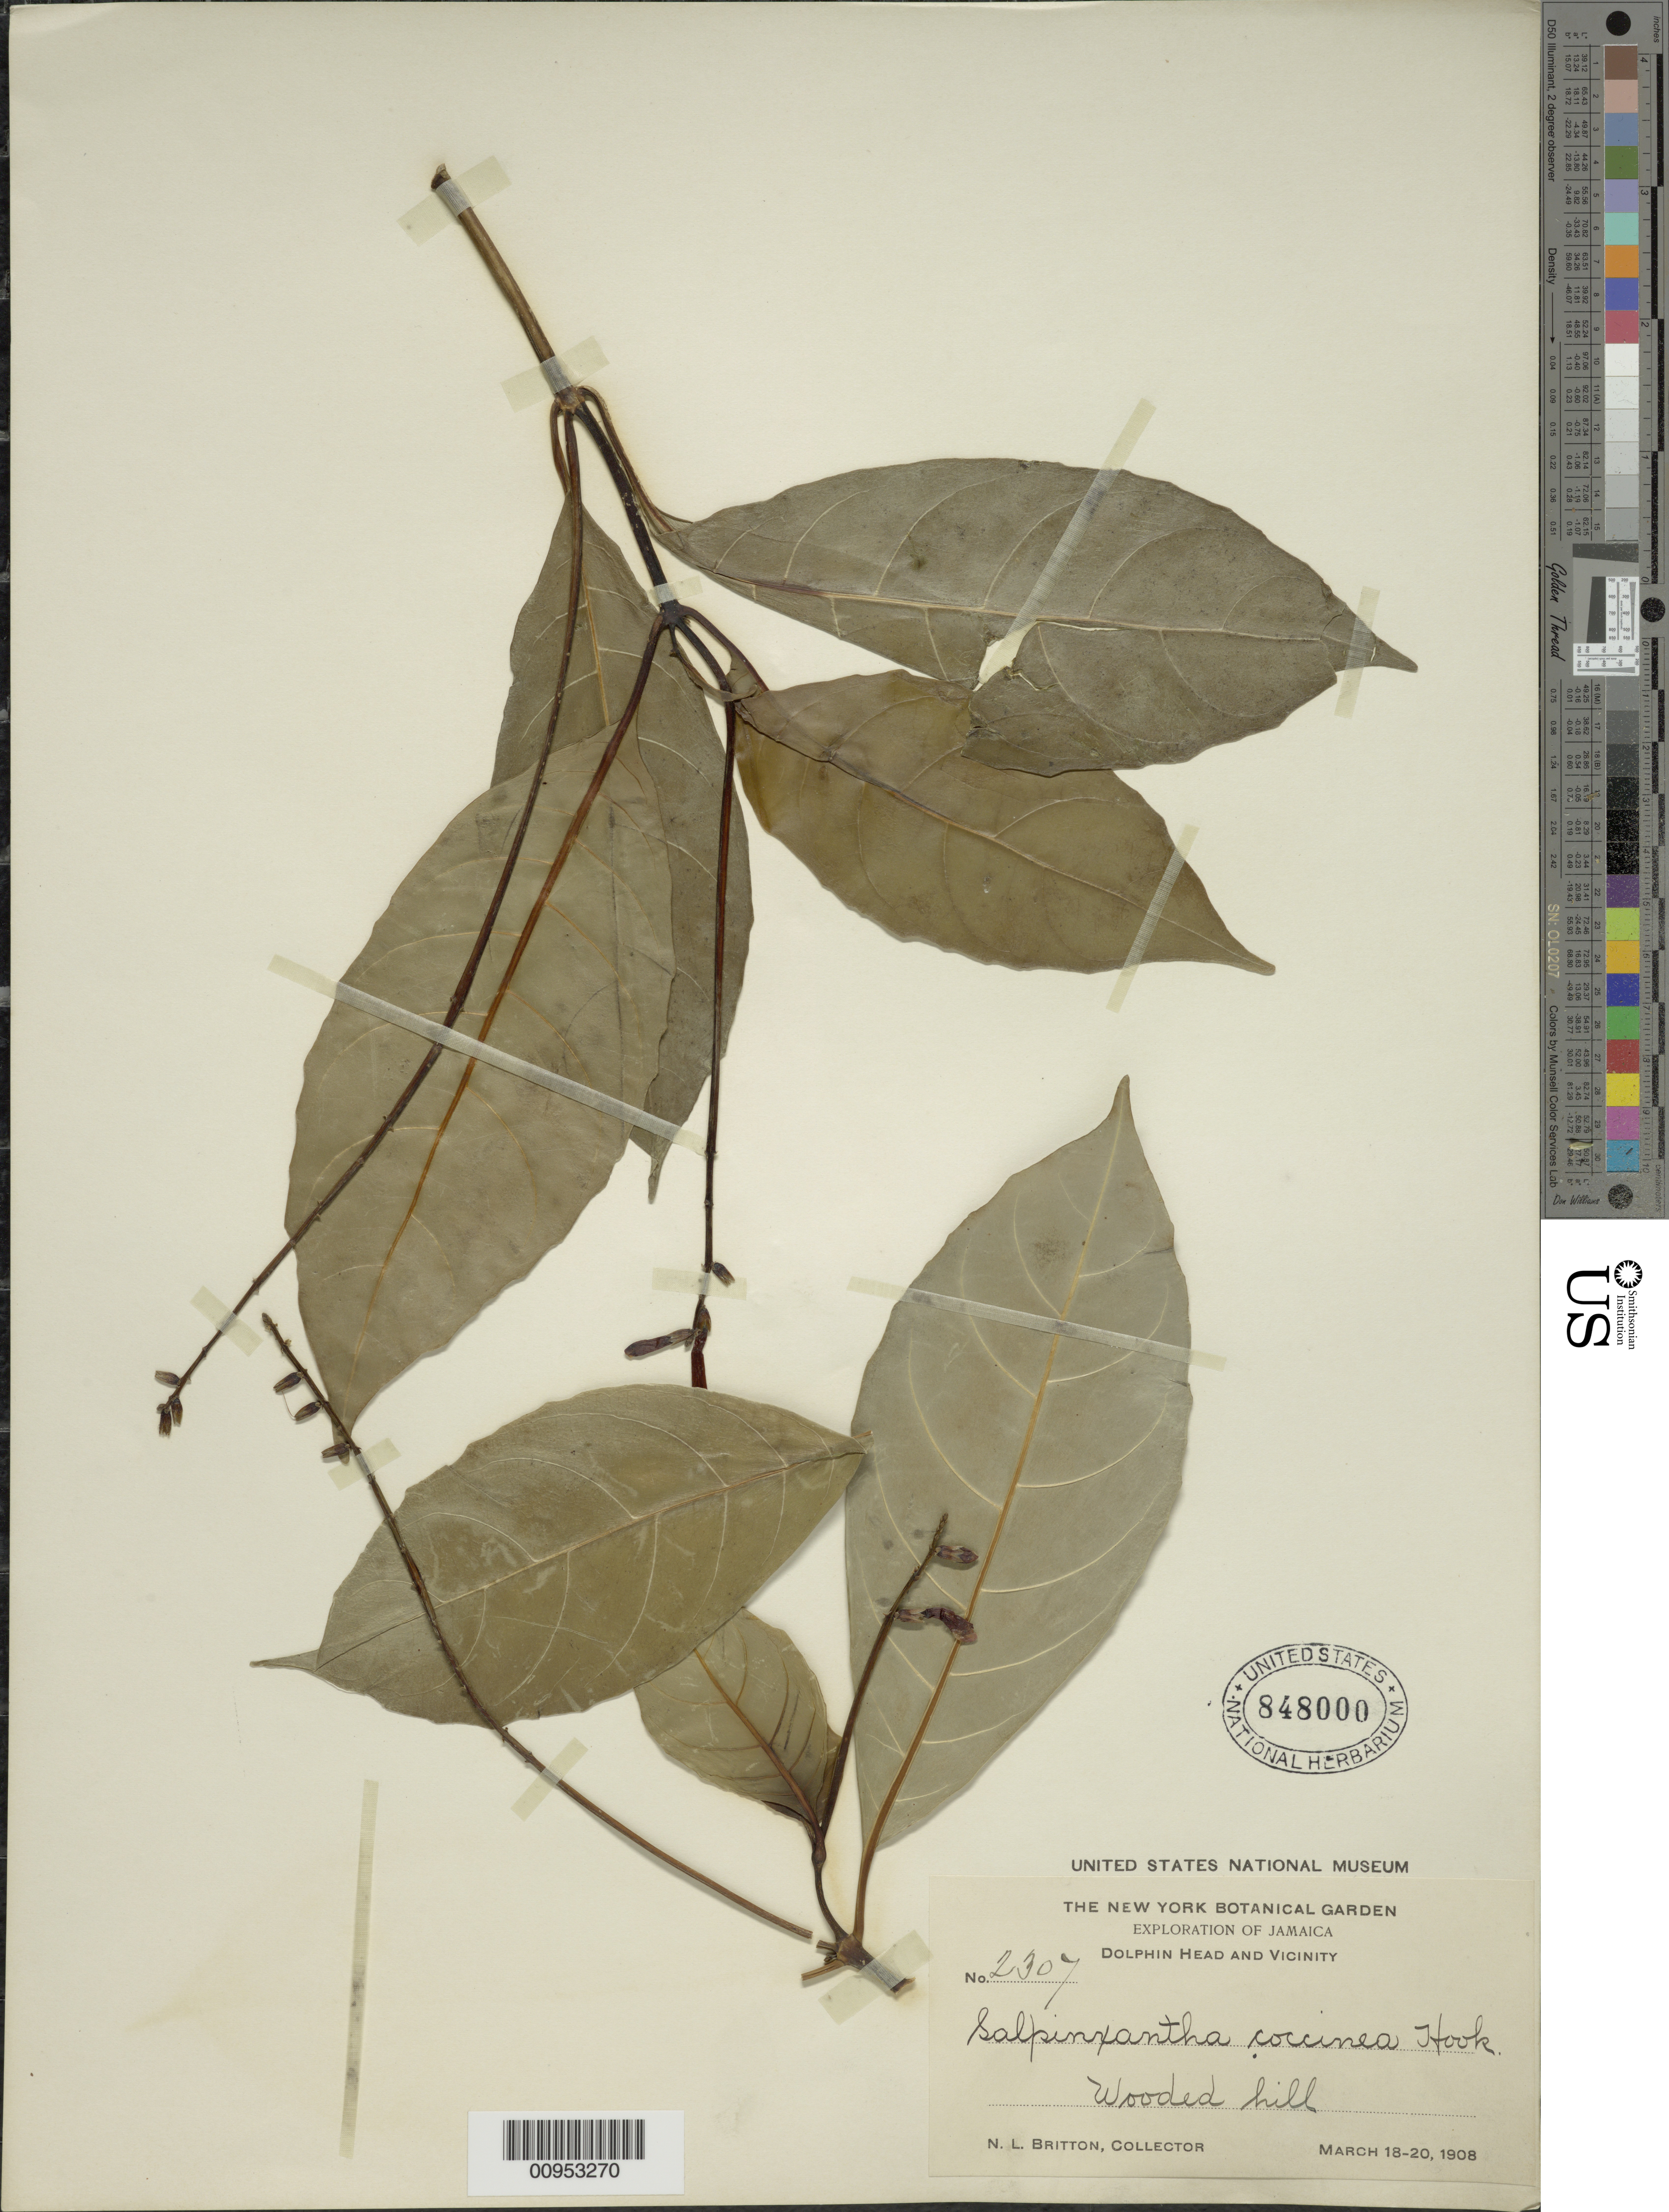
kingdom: Plantae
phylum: Tracheophyta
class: Magnoliopsida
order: Lamiales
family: Acanthaceae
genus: Salpixantha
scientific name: Salpixantha coccinea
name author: Hook.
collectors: N. Britton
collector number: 2307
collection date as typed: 18 Mar 1908 to 20 Mar 1908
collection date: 1908-03-18/1908-03-20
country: Jamaica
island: Jamaica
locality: Dolphin Head and vicinity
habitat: Wooded hill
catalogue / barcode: US 848000